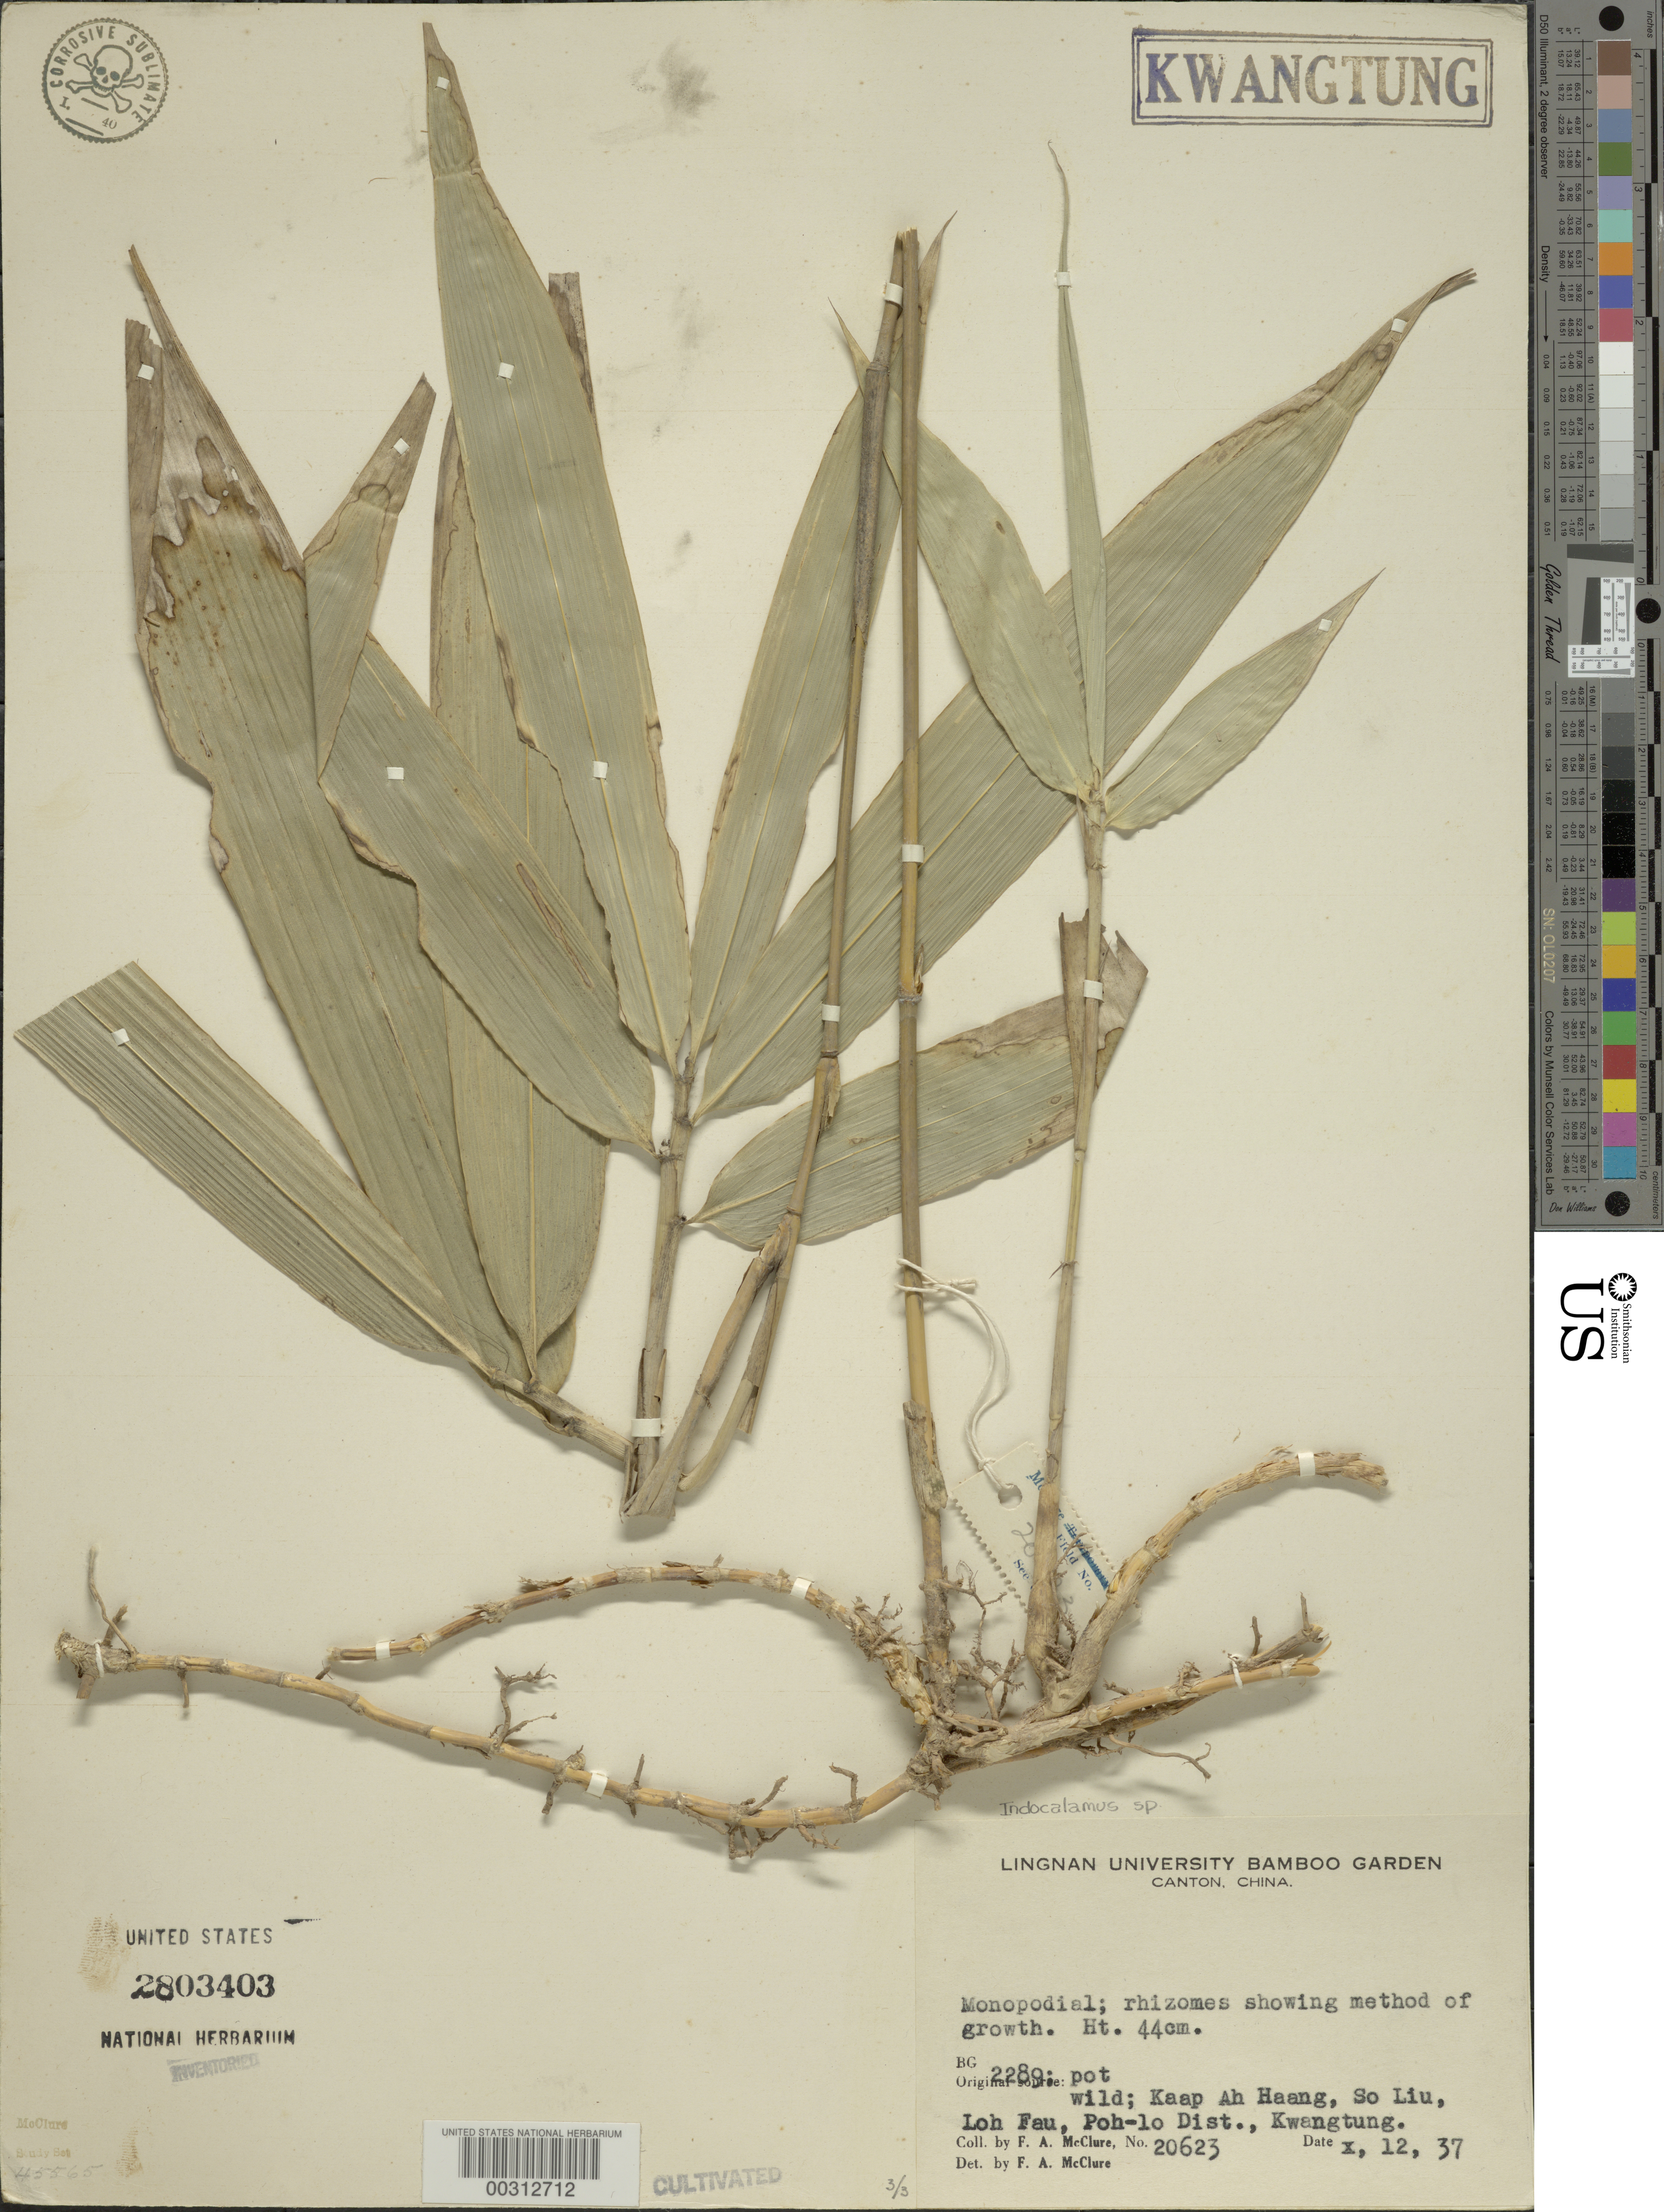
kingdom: Plantae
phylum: Tracheophyta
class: Liliopsida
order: Poales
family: Poaceae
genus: Indocalamus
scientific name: Indocalamus sp.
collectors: F. A. McClure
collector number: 20623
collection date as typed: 12 Oct 1937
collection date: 1937-10-12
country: China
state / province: Guangdong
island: Honam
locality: Lingnan univ. bg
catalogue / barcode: US 2803403